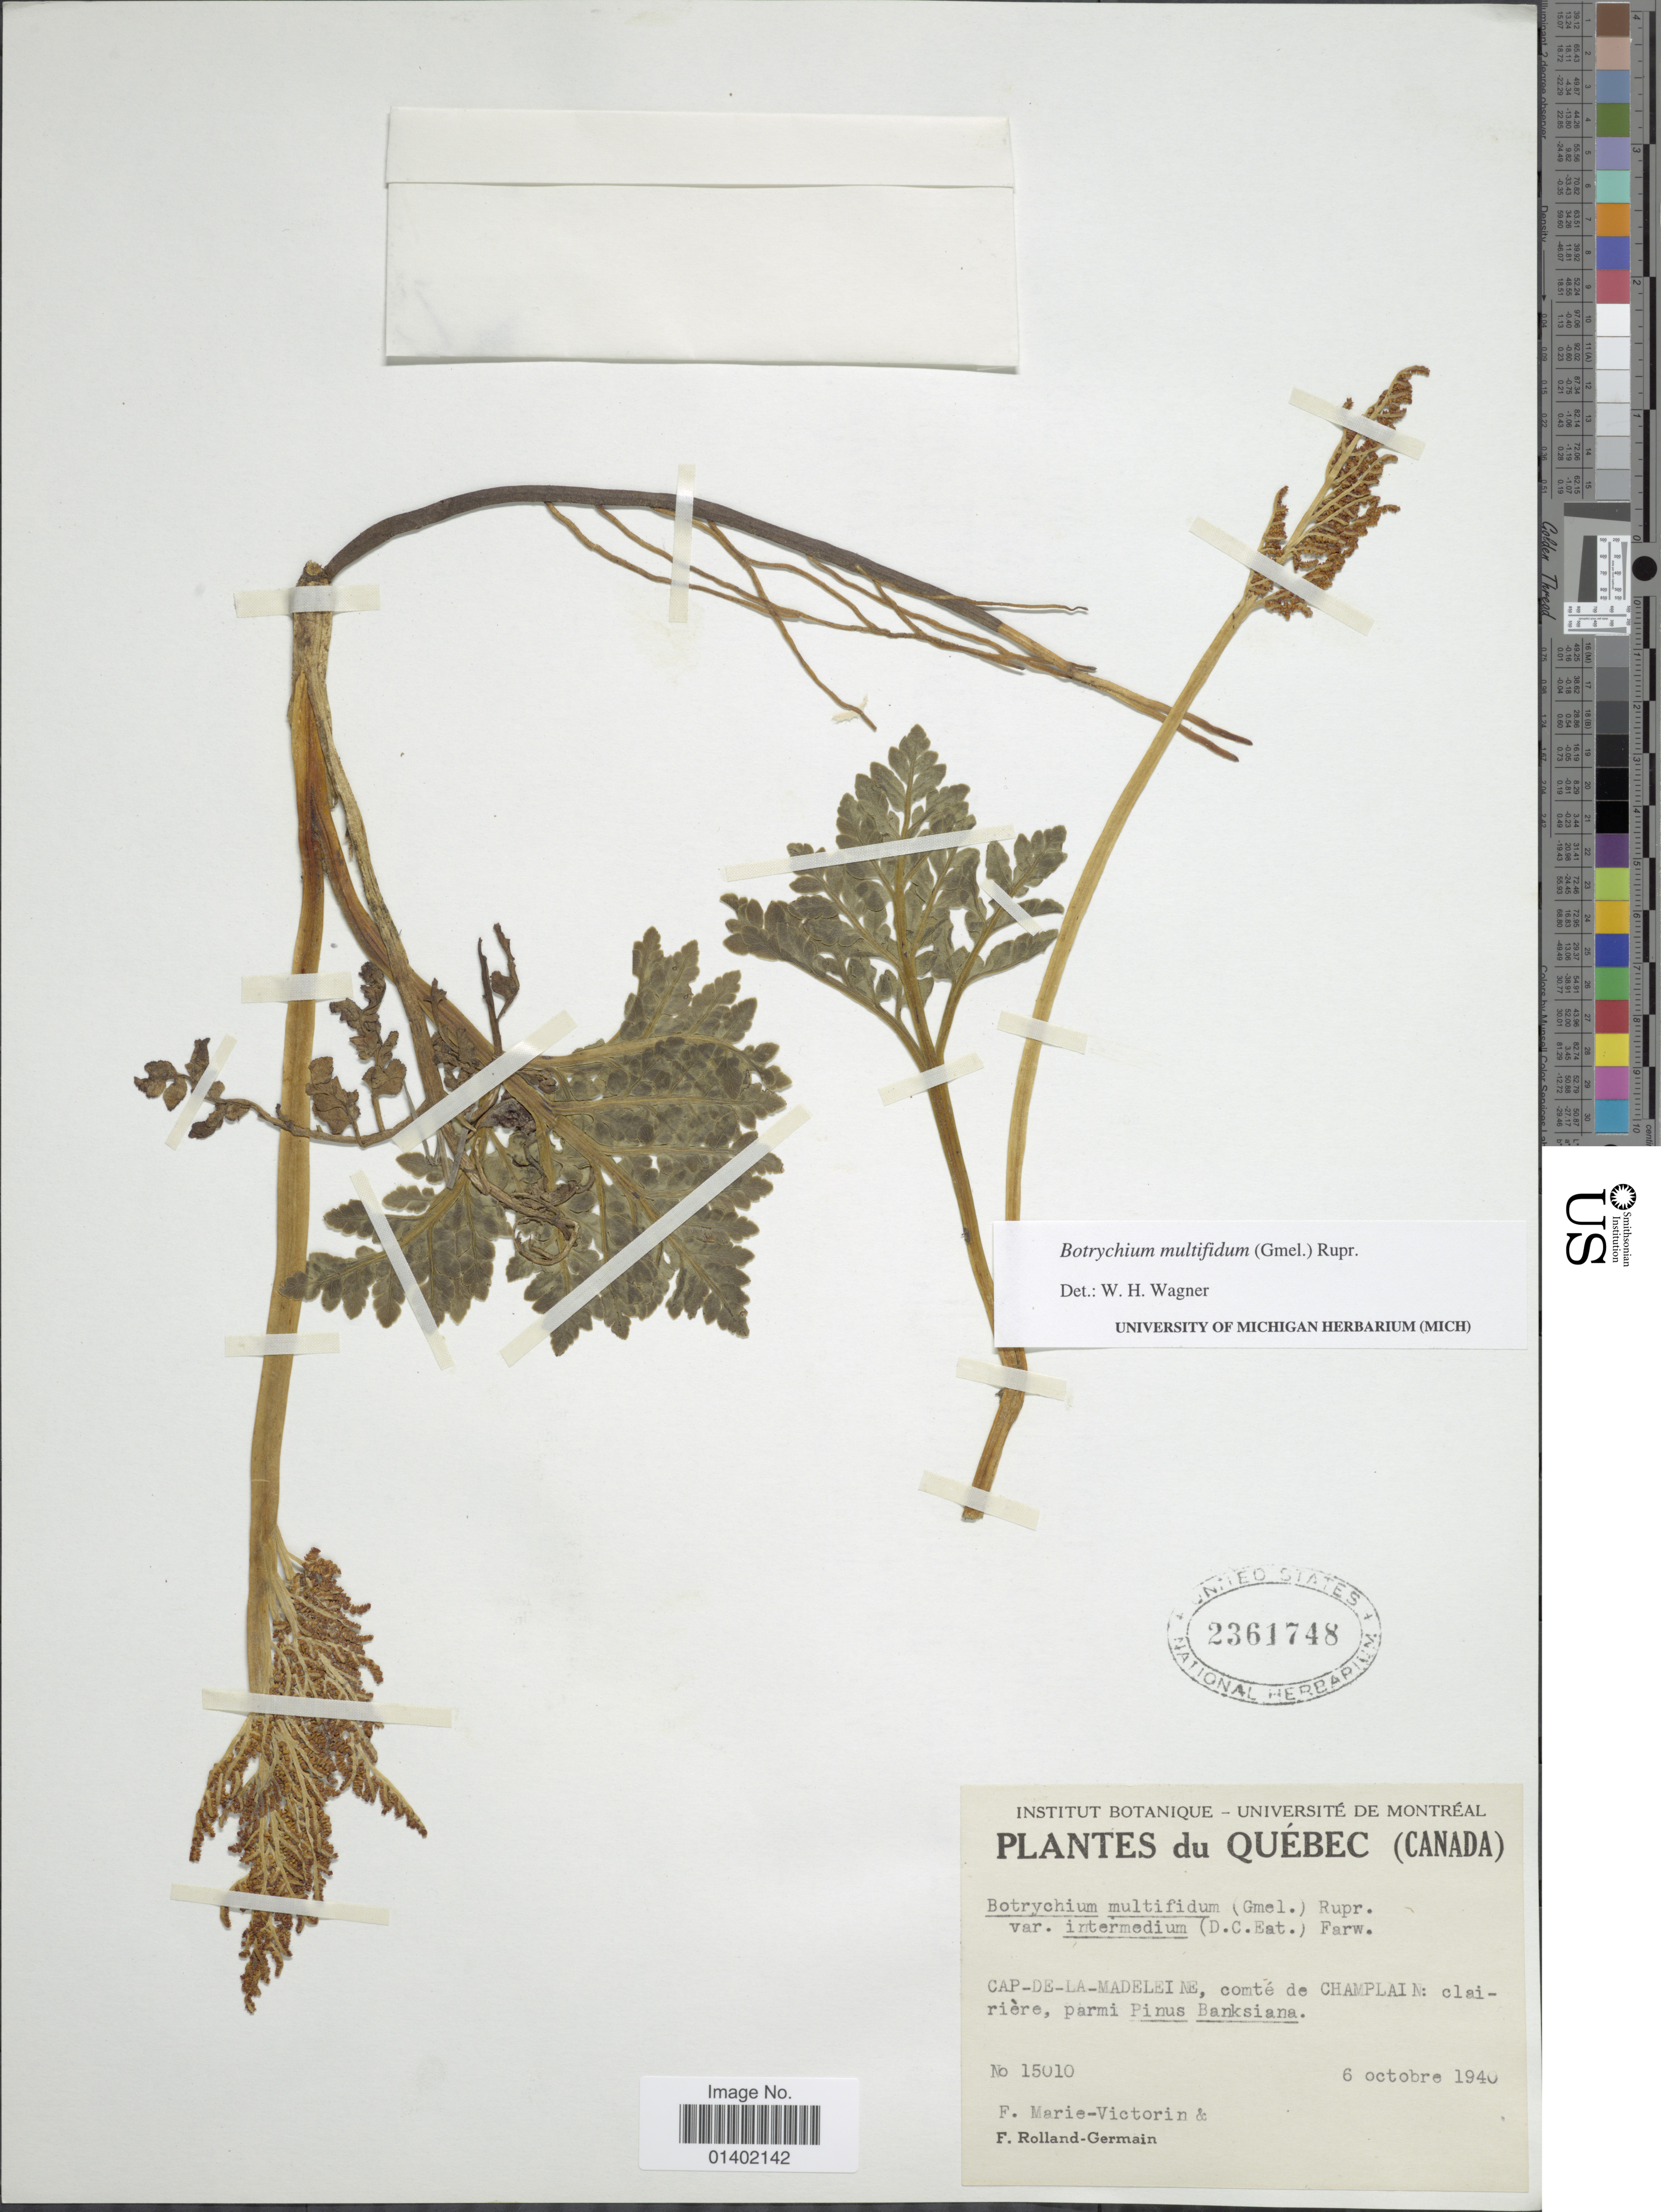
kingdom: Plantae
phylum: Tracheophyta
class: Polypodiopsida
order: Ophioglossales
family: Ophioglossaceae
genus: Botrychium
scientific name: Botrychium multifidum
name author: (J.F. Gmel.) Rupr.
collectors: Fr. Marie-Victorin & Rolland-Germain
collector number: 15010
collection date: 1940-10-06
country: Canada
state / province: Quebec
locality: Cap-De-La-Madeleine, comte de Champlain: clairiere, parmi Pinus Banksiana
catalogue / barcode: US 2361748